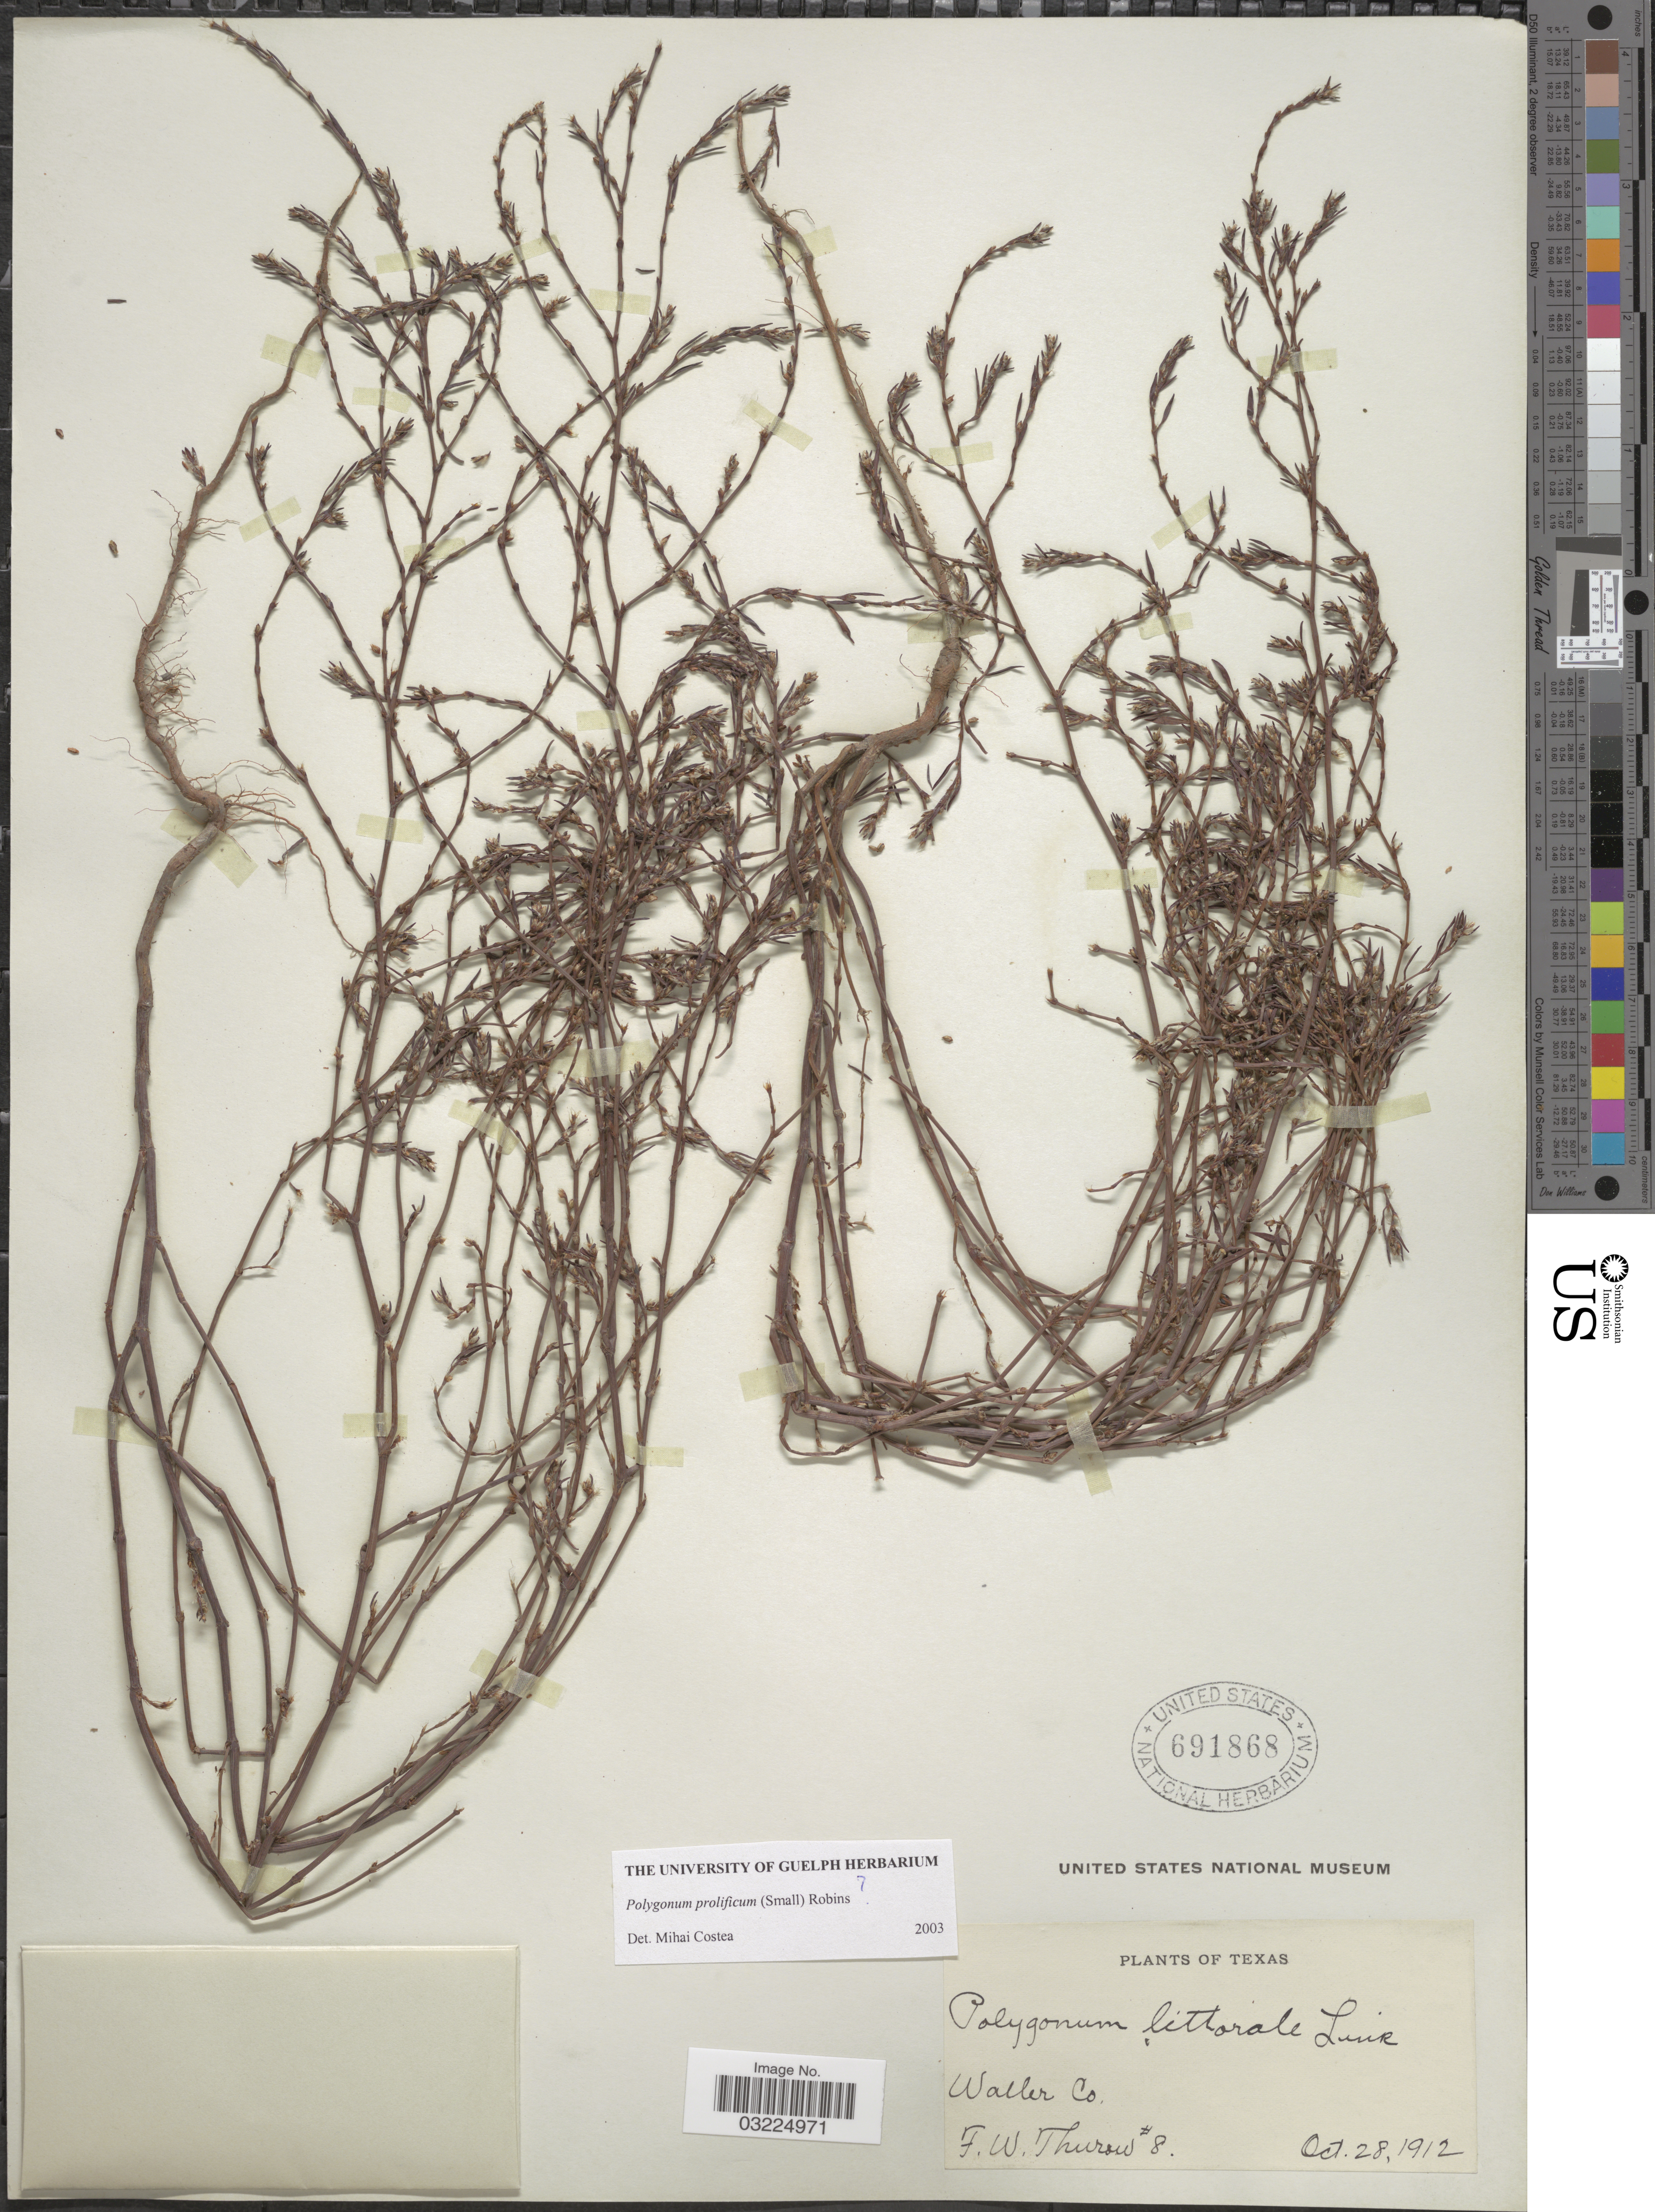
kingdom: Plantae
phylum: Tracheophyta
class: Magnoliopsida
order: Caryophyllales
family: Polygonaceae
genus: Polygonum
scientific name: Polygonum prolificum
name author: (Small) B.L. Rob.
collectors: F. W. Thurow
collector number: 8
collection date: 1912-10-28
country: United States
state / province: Texas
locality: Waller Co.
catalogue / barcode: US 691868